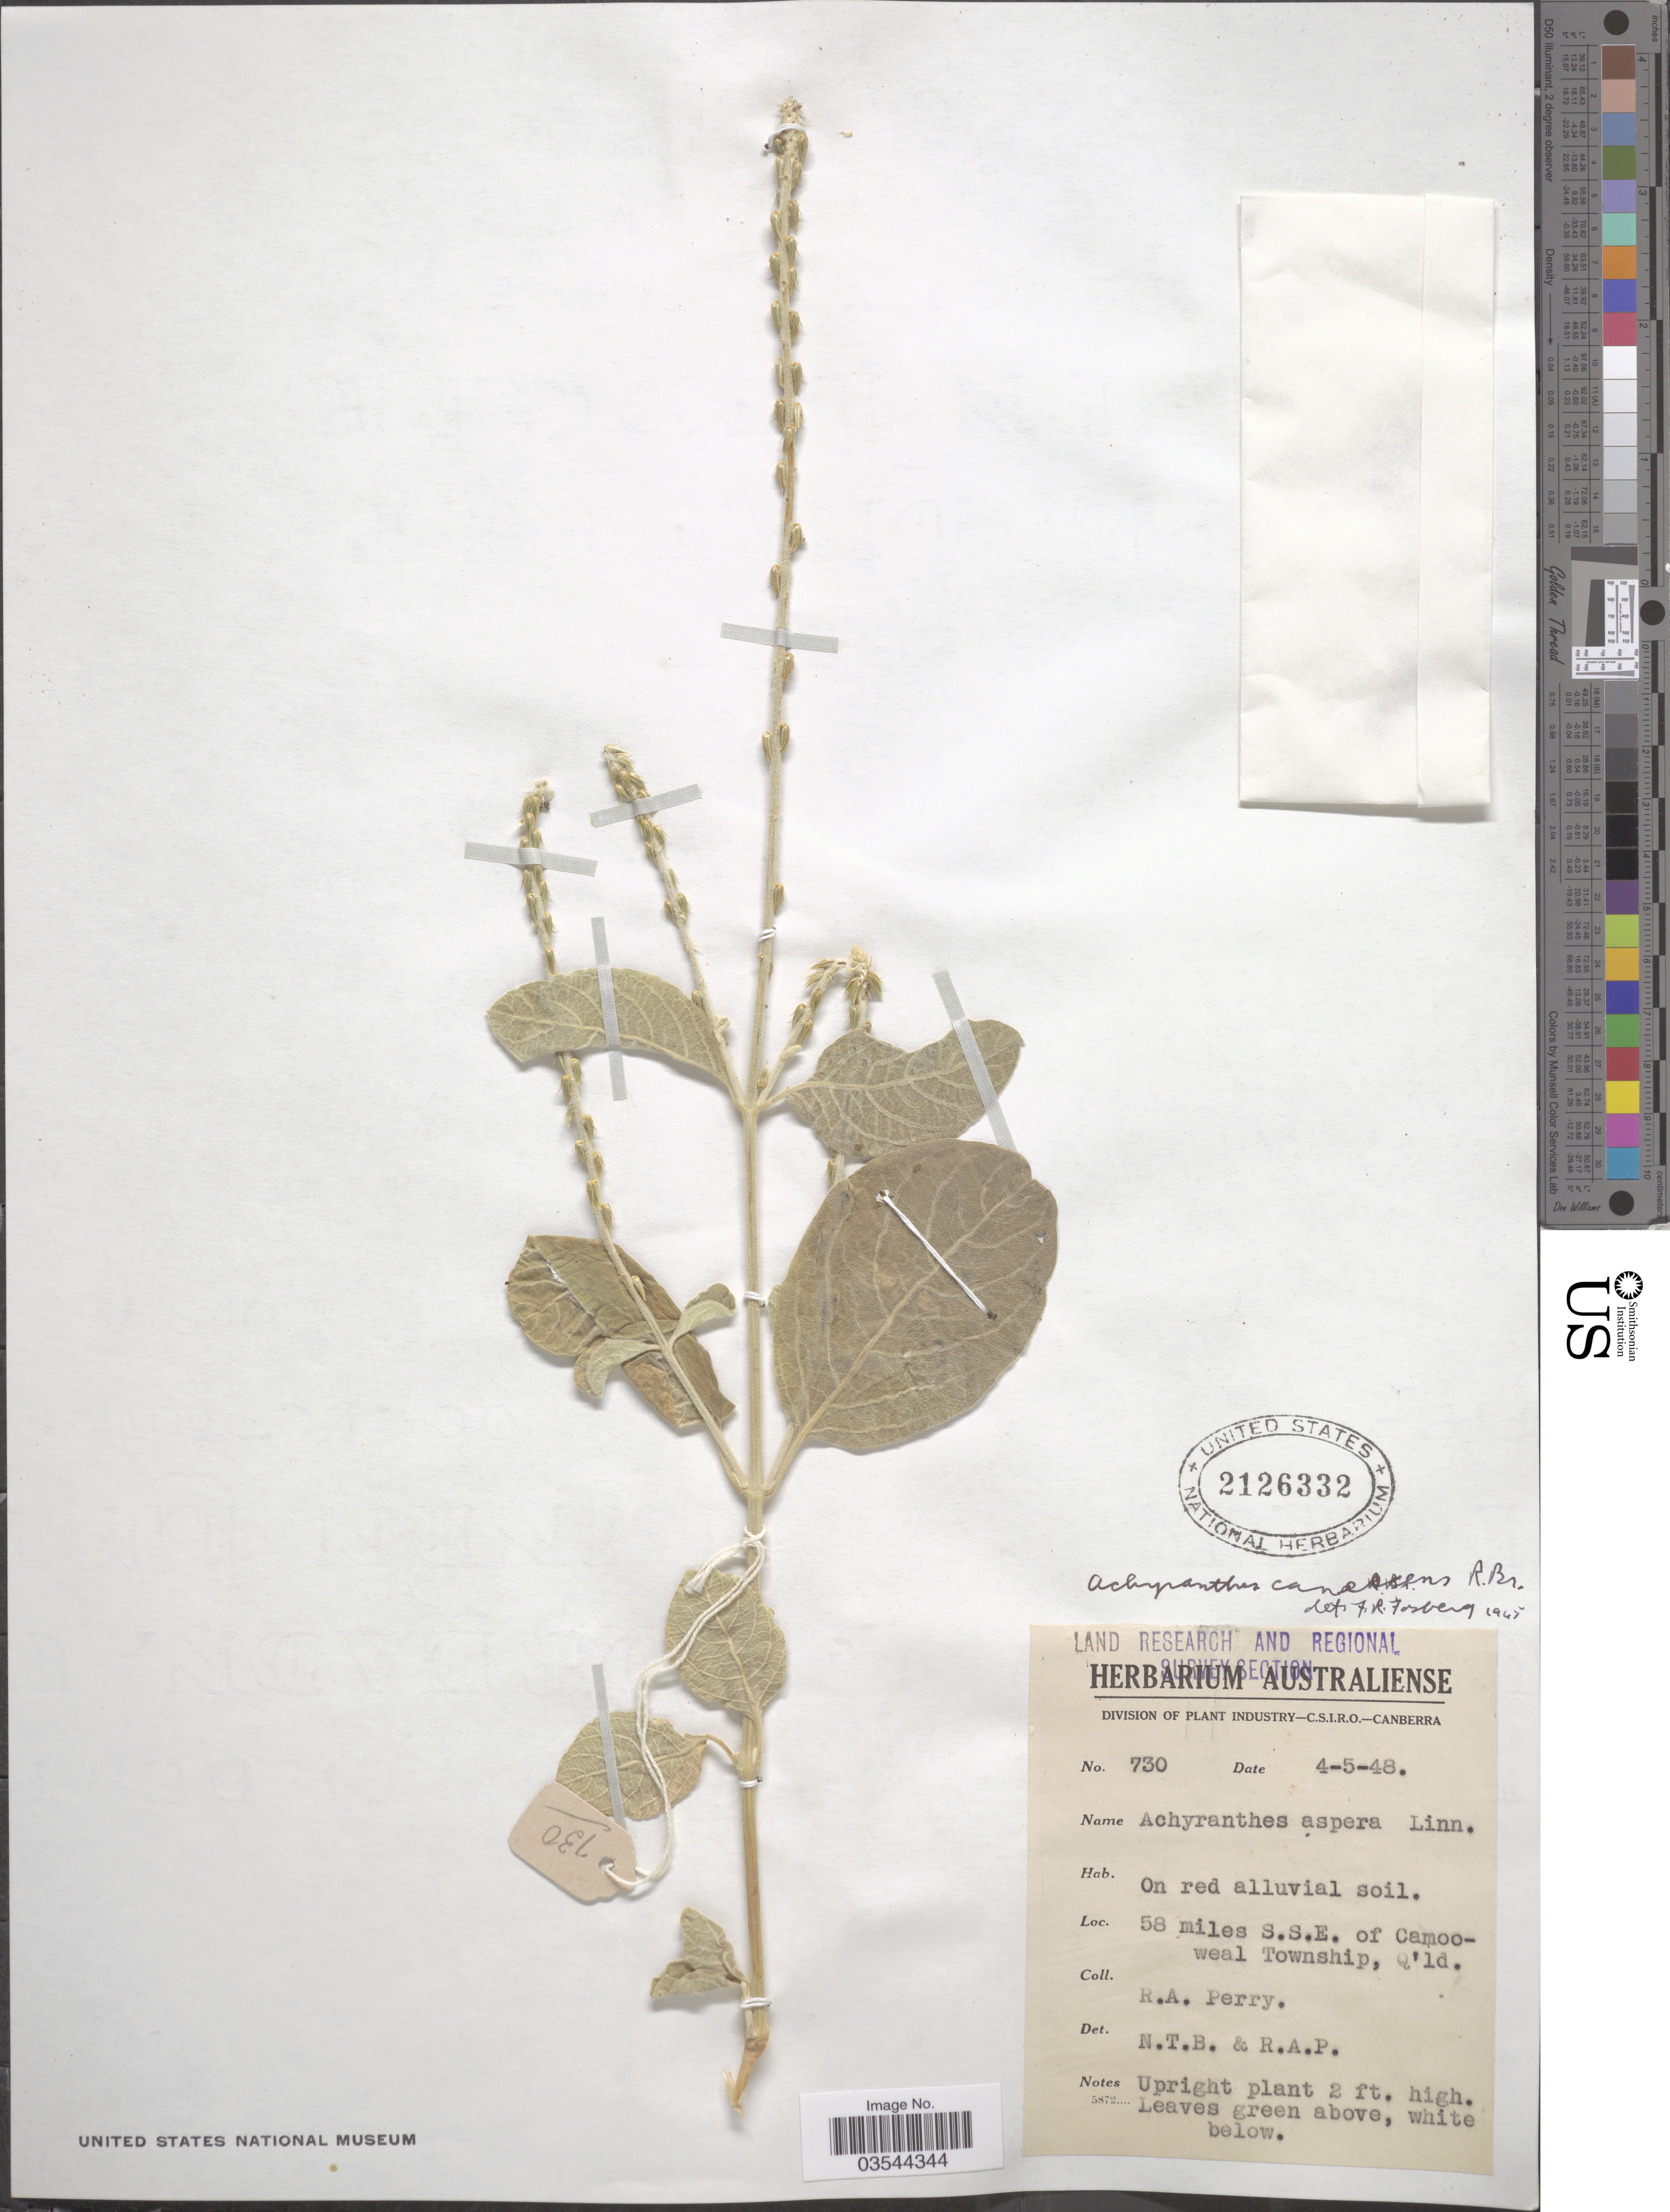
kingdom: Plantae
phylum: Tracheophyta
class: Magnoliopsida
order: Caryophyllales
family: Amaranthaceae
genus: Achyranthes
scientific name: Achyranthes aspera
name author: L.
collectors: Perry, R. A.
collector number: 730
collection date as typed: Transcribed d/m/y: 4/5/48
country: Australia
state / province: Queensland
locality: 58 miles S.S.E. of Camooweal Township.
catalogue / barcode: US 2126332